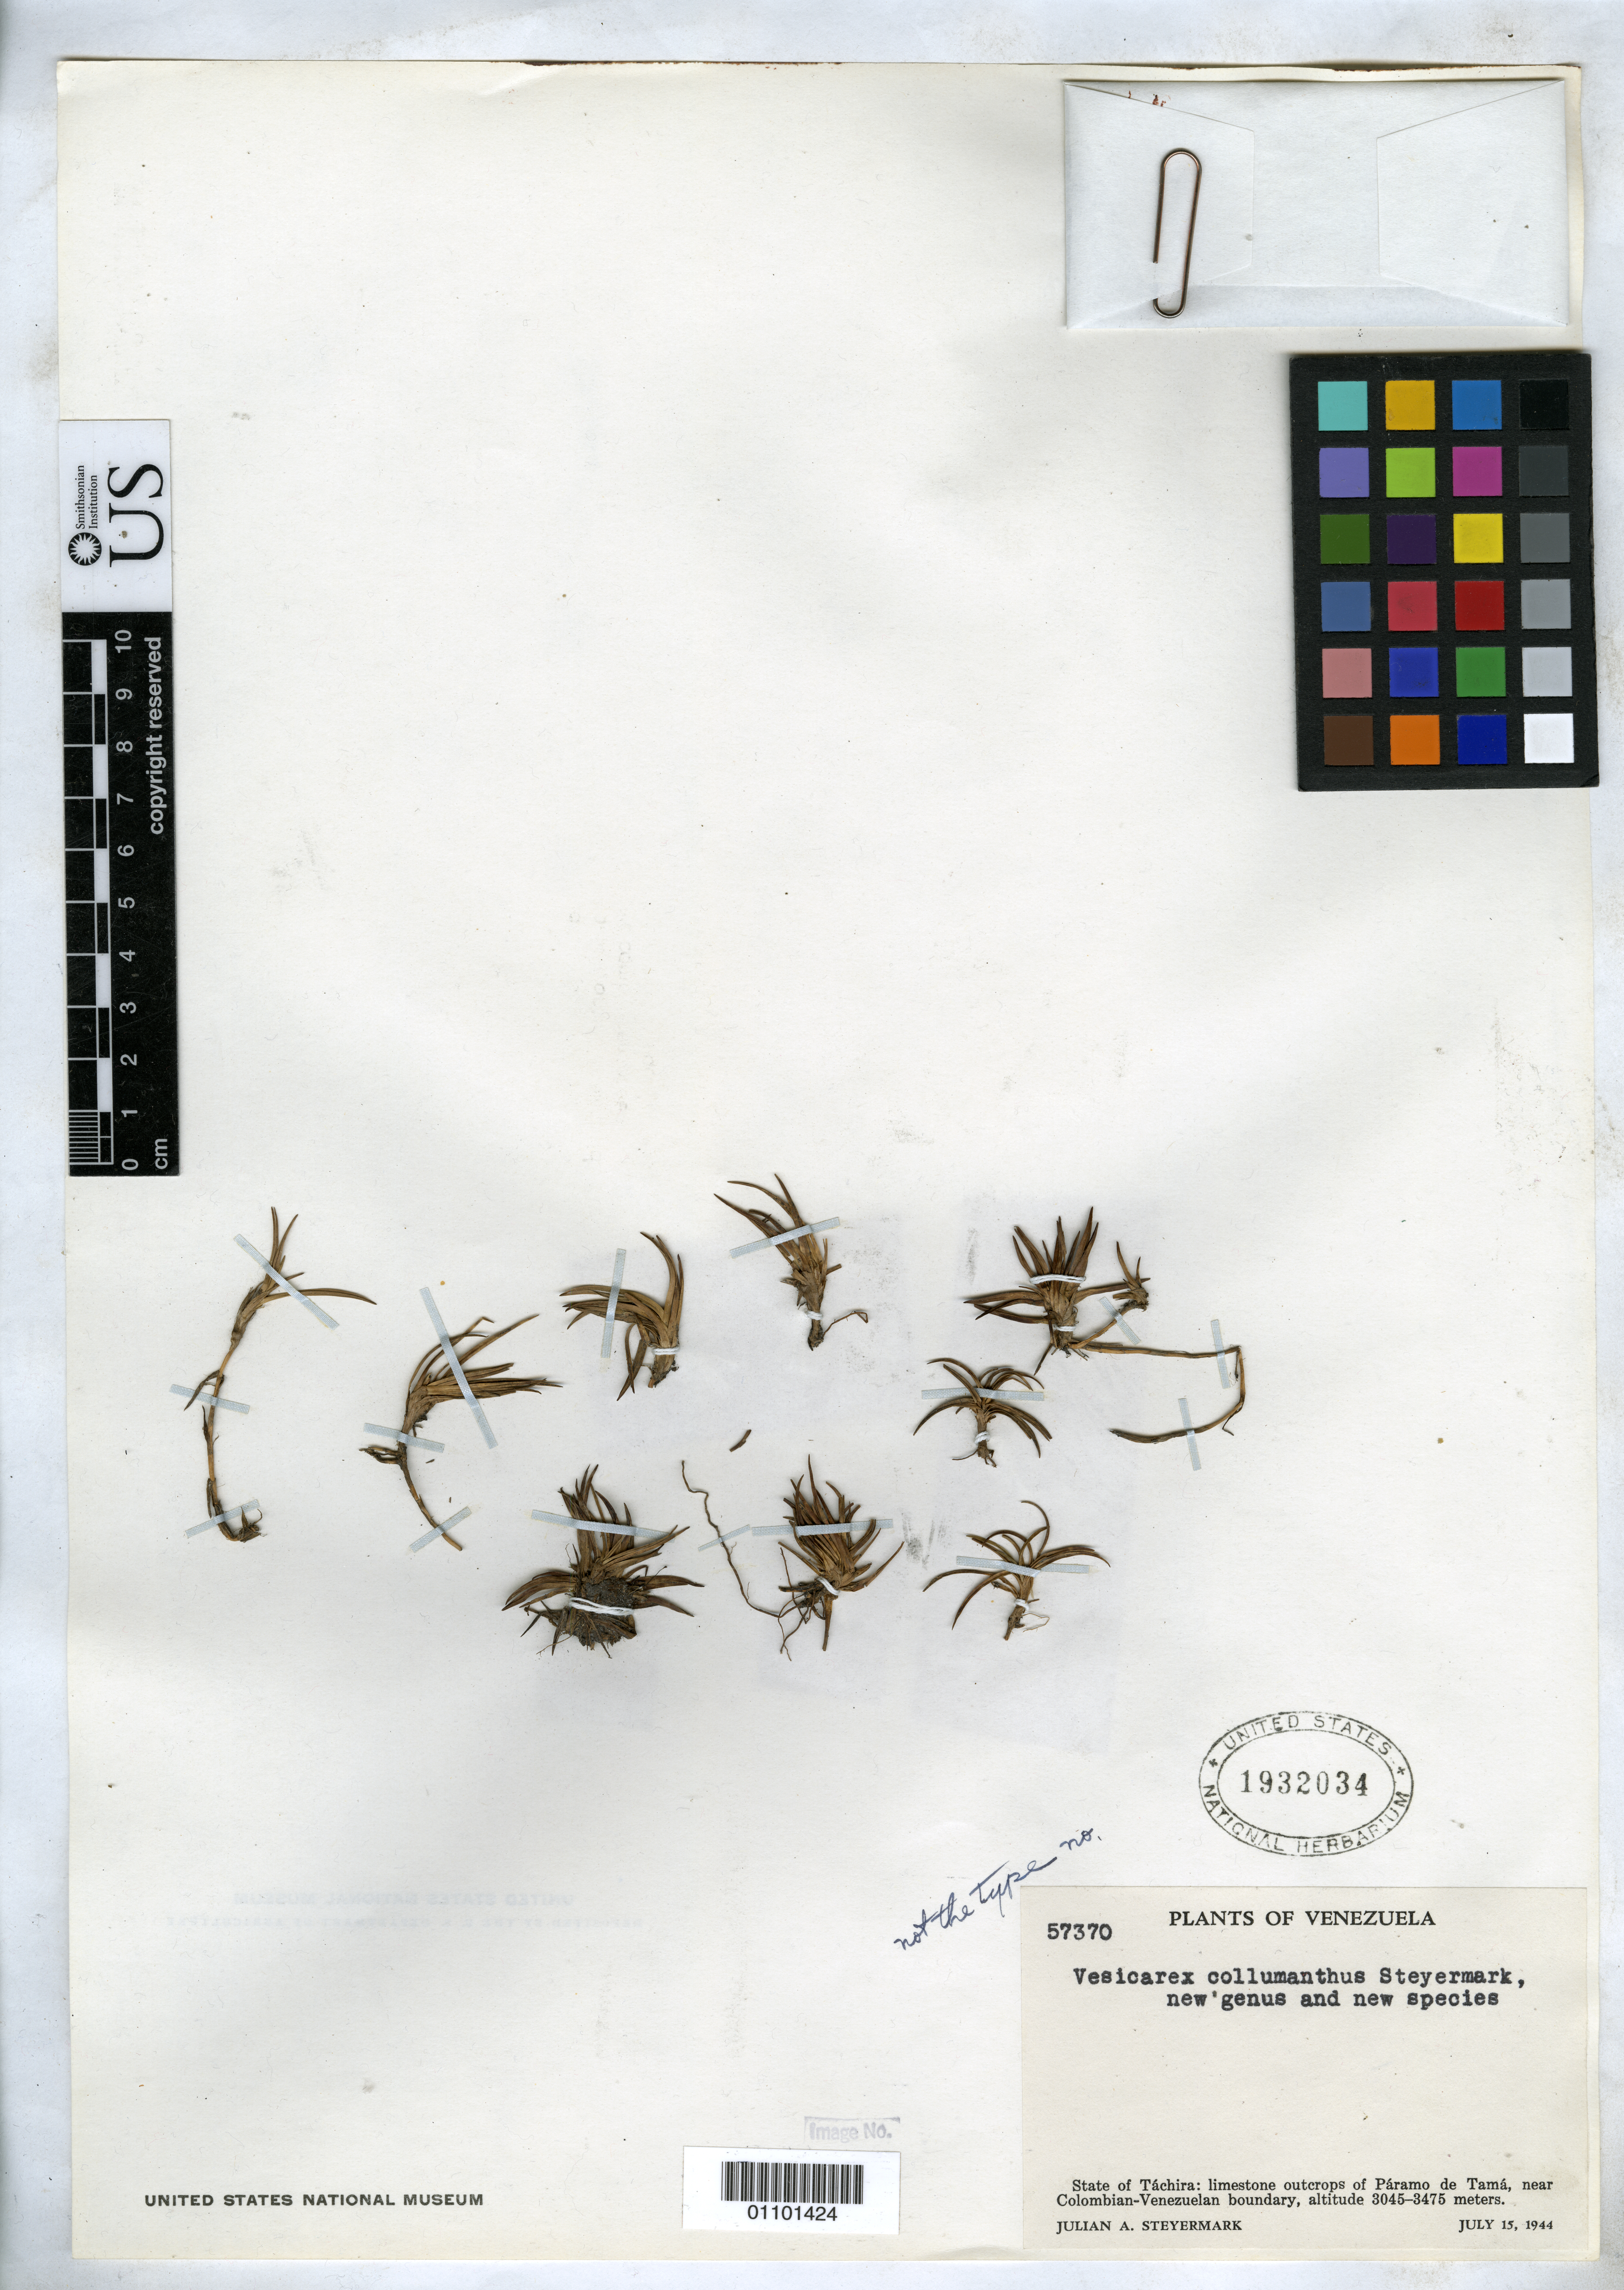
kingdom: Plantae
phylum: Tracheophyta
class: Liliopsida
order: Poales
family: Cyperaceae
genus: Vesicarex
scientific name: Vesicarex collumanthus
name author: Steyerm.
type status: Paratype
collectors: J. Steyermark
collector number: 57370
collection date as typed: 15 Jul 1944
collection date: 1944-07-15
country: Venezuela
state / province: Tachira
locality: State of Táchira: Paramo de Tama, near Colombian-Venezuelan boundary.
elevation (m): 3045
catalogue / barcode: US 1932034